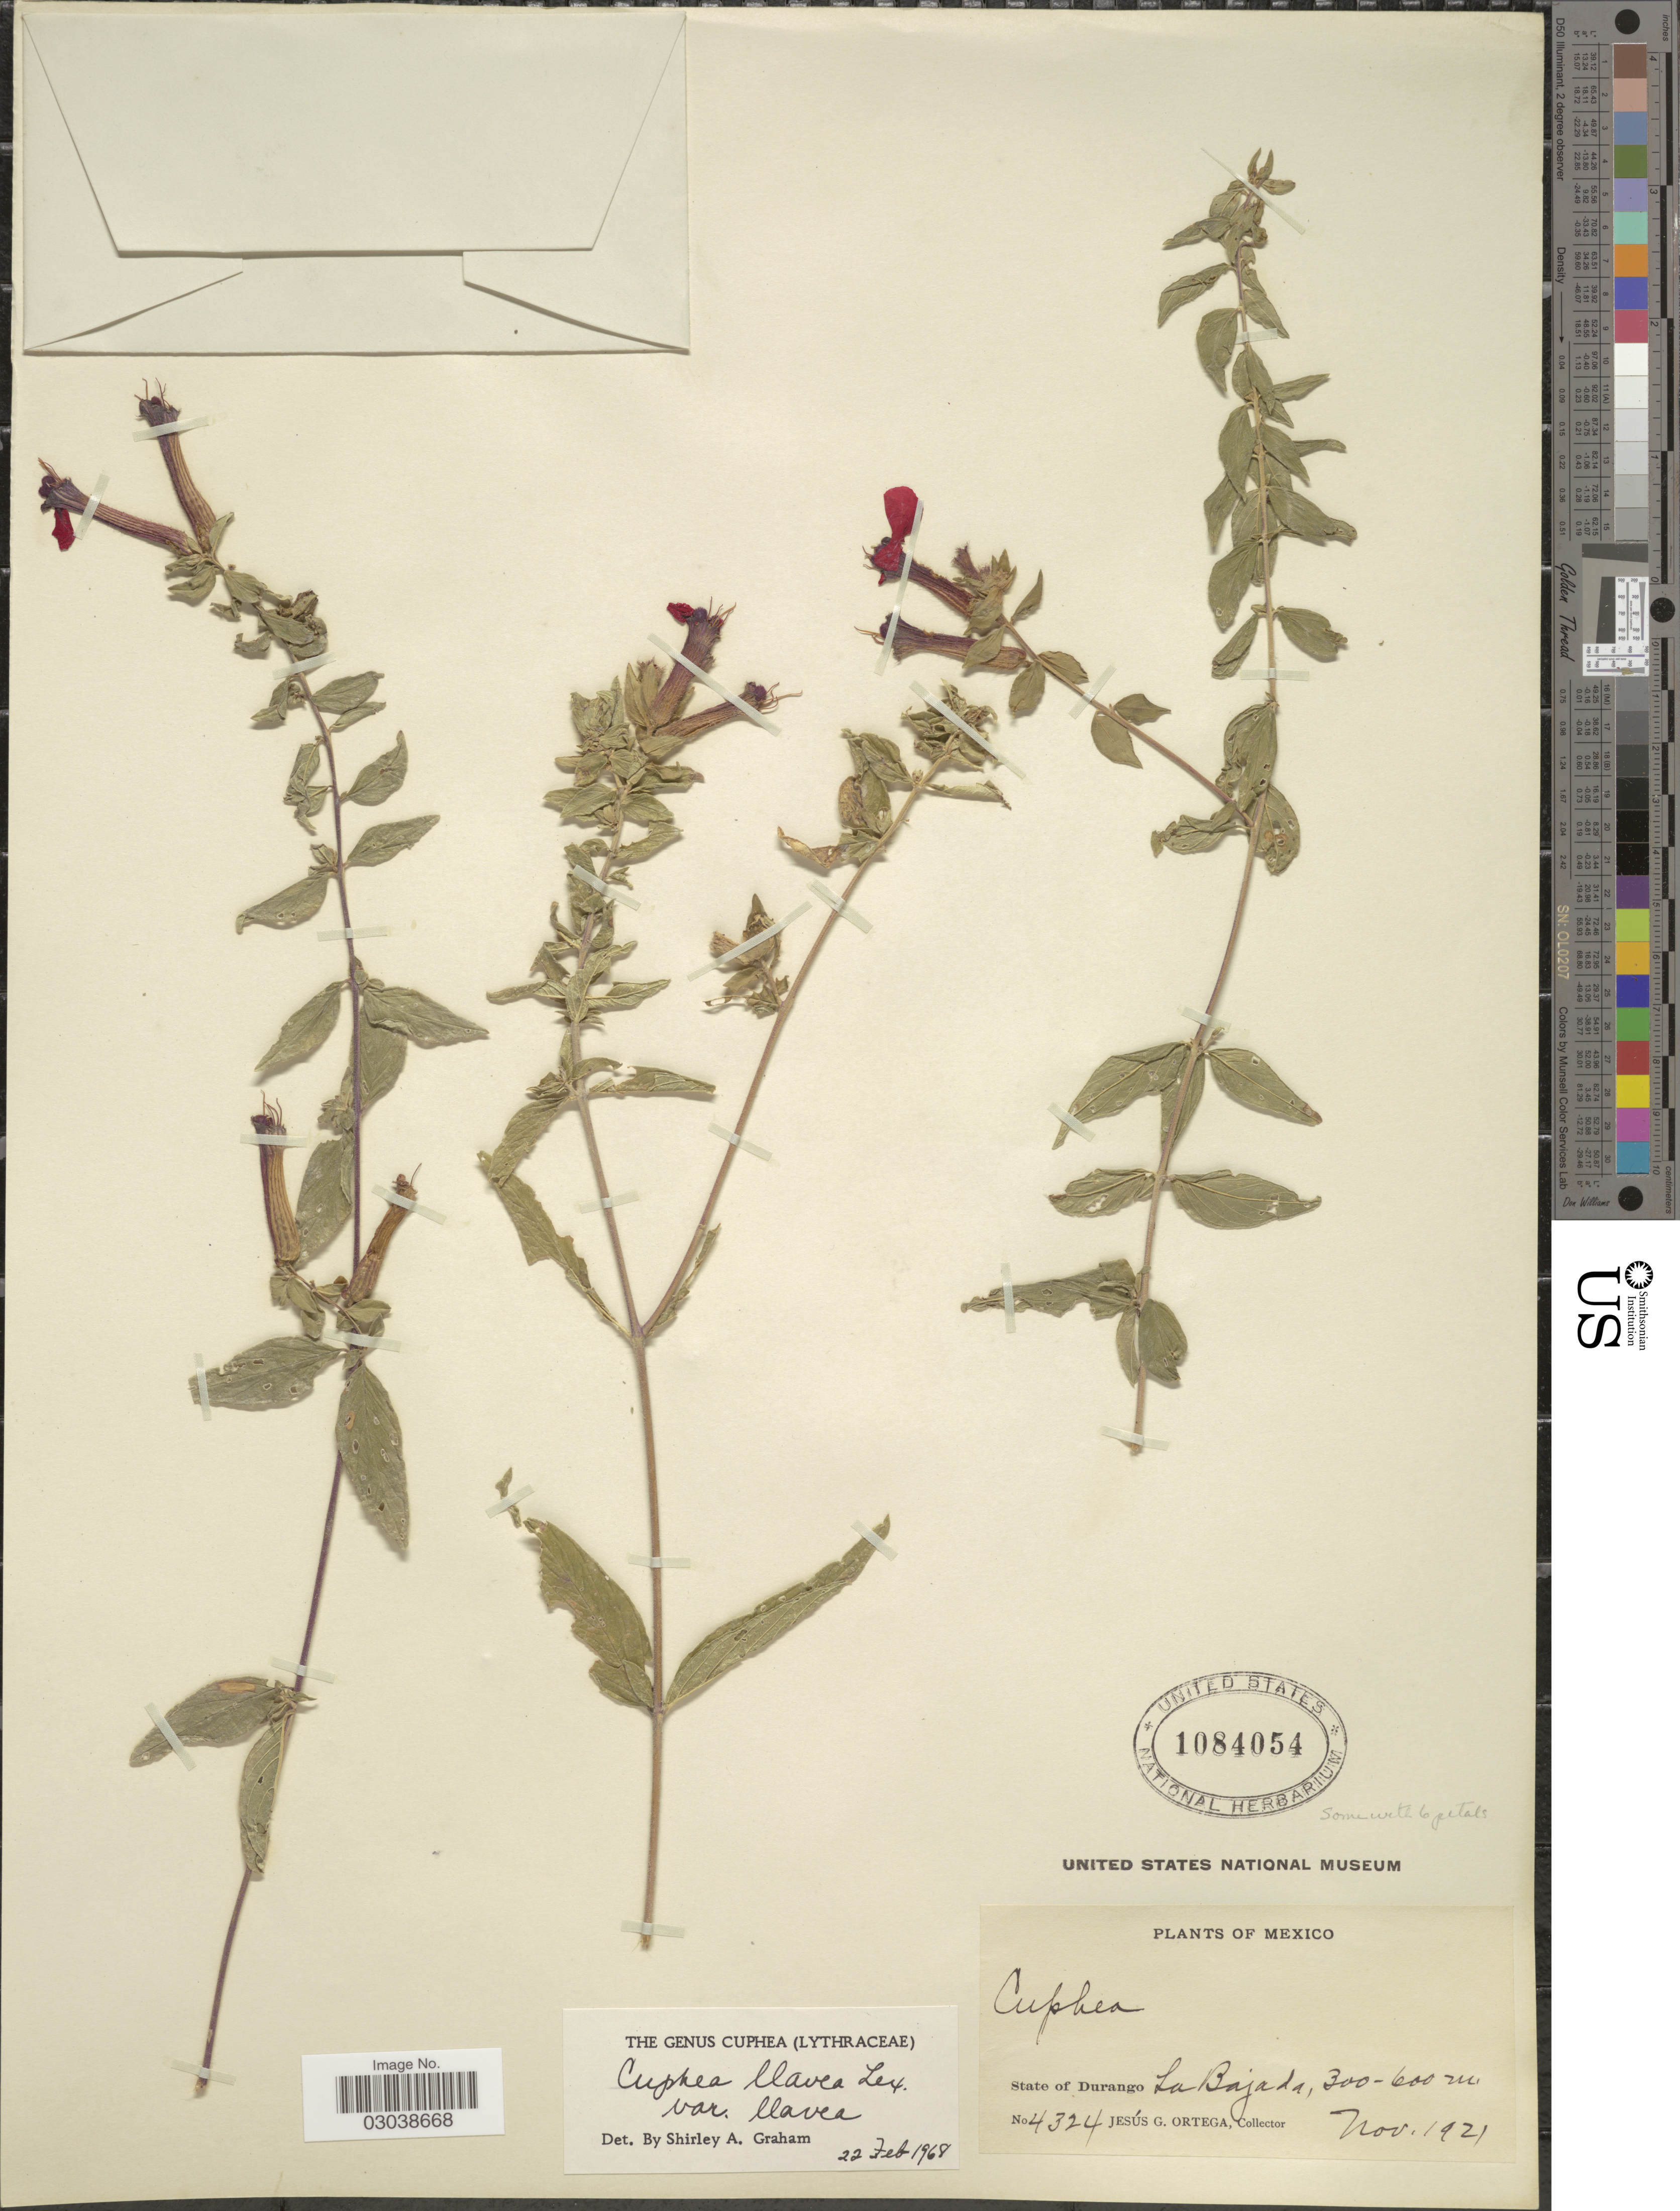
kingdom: Plantae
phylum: Tracheophyta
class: Magnoliopsida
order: Myrtales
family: Lythraceae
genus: Cuphea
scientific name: Cuphea llavea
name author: Lex.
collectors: J. Ortega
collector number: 4324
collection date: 1921-11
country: Mexico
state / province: Durango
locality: La Bajada.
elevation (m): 300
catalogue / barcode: US 1084054